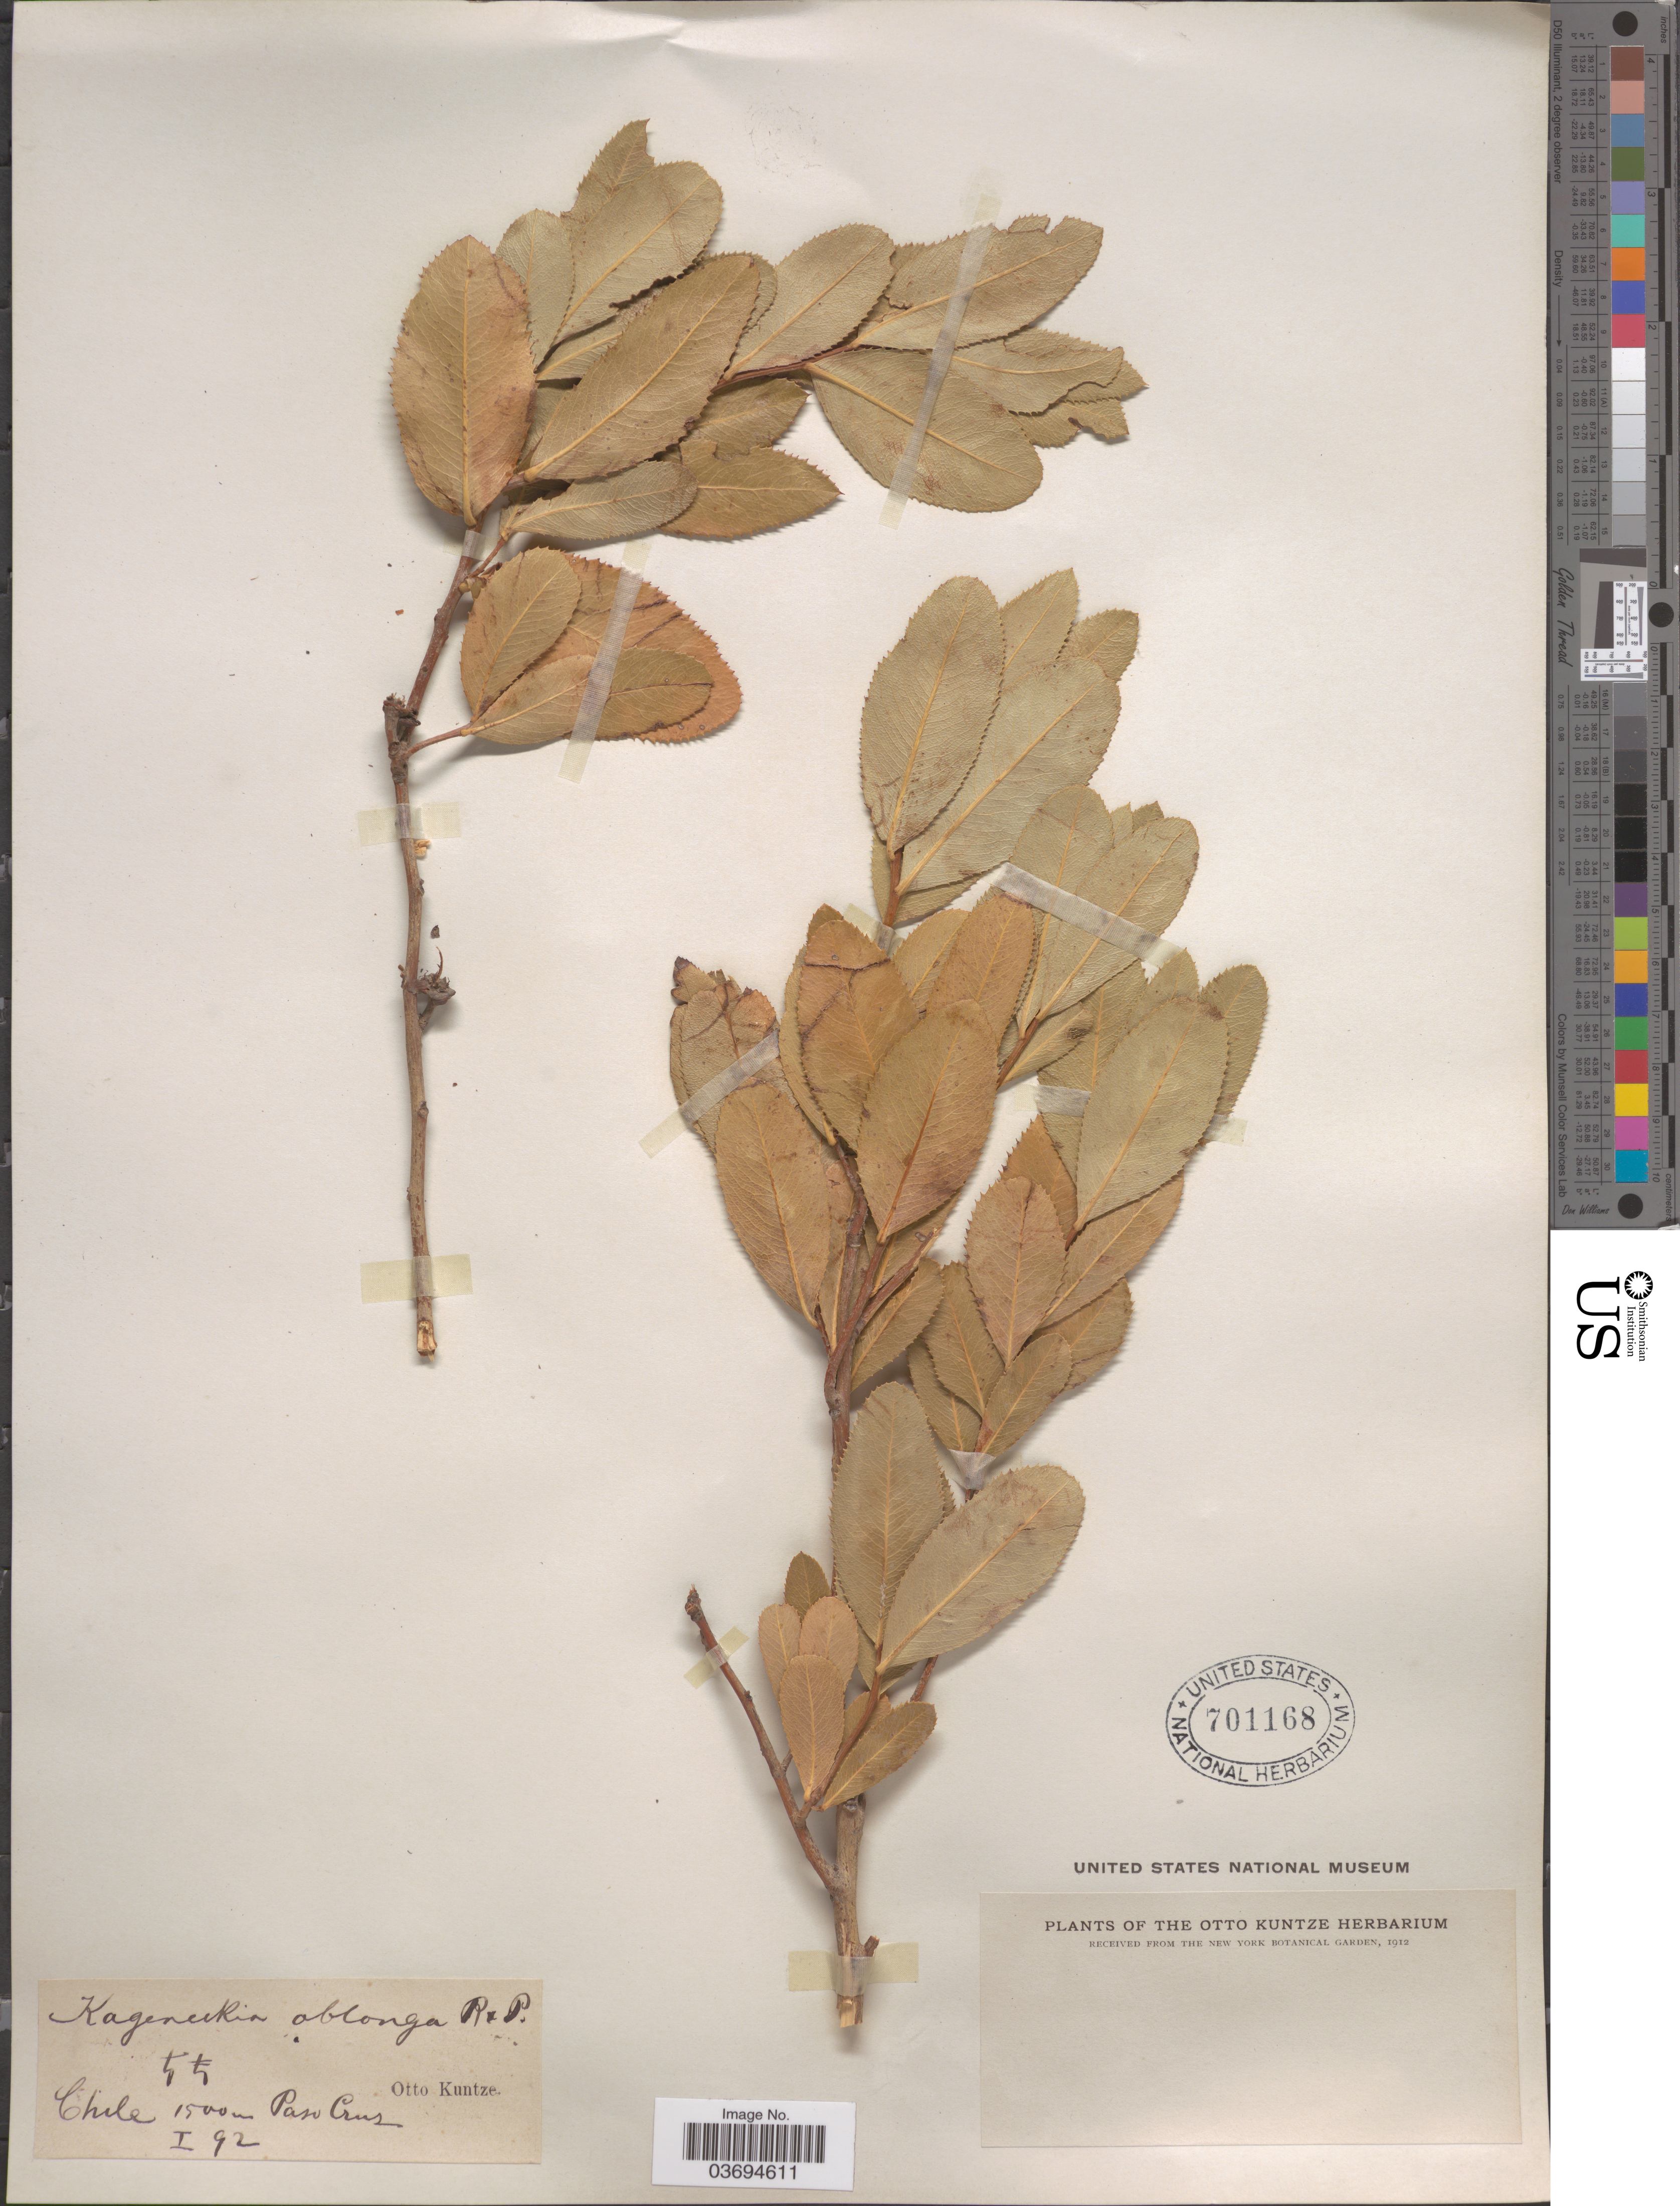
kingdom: Plantae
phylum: Tracheophyta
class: Magnoliopsida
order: Rosales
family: Rosaceae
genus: Kageneckia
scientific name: Kageneckia oblonga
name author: Ruiz & Pav.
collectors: C.E.O. Kuntze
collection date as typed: Transcribed d/m/y: /1/92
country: Chile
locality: Paso Cruz.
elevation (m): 1500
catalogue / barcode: US 701168